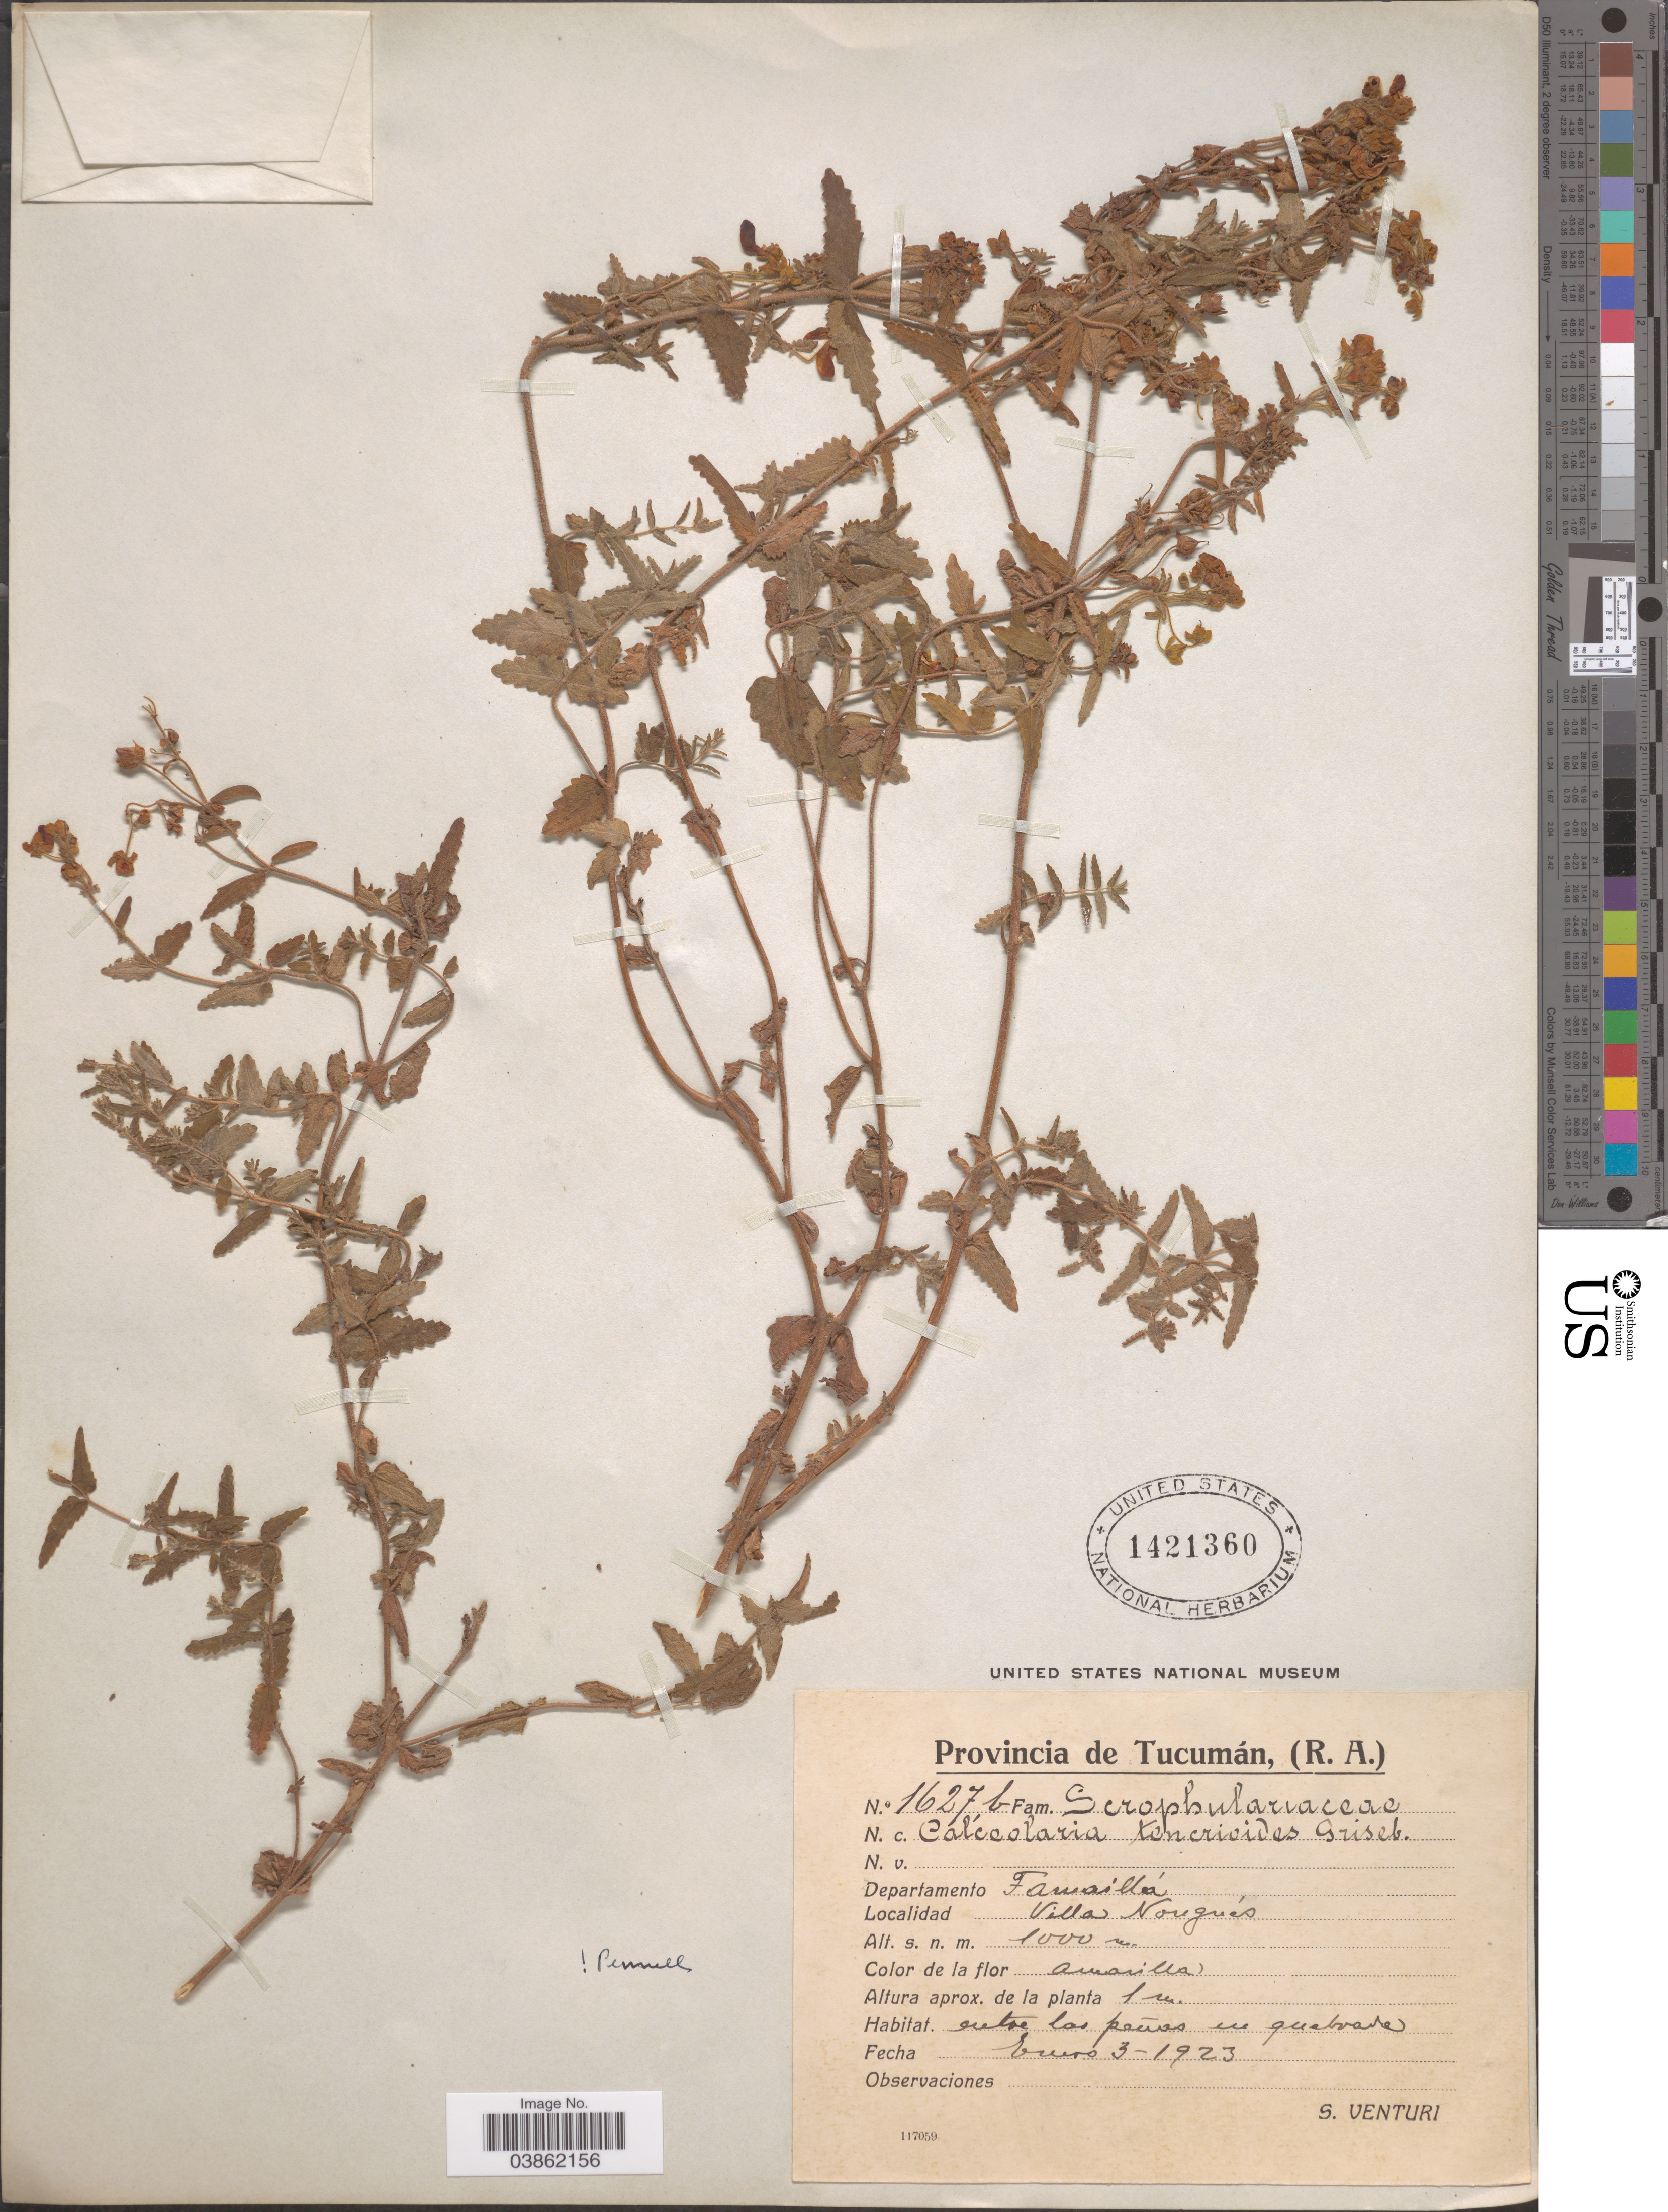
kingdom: Plantae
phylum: Tracheophyta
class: Magnoliopsida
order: Lamiales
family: Calceolariaceae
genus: Calceolaria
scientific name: Calceolaria teucrioides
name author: Griseb.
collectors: S. Venturi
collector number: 1627b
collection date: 1923-01-03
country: Argentina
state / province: Tucuman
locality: Departamento Famaillá. Villa Nougués.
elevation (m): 1000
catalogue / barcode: US 1421360